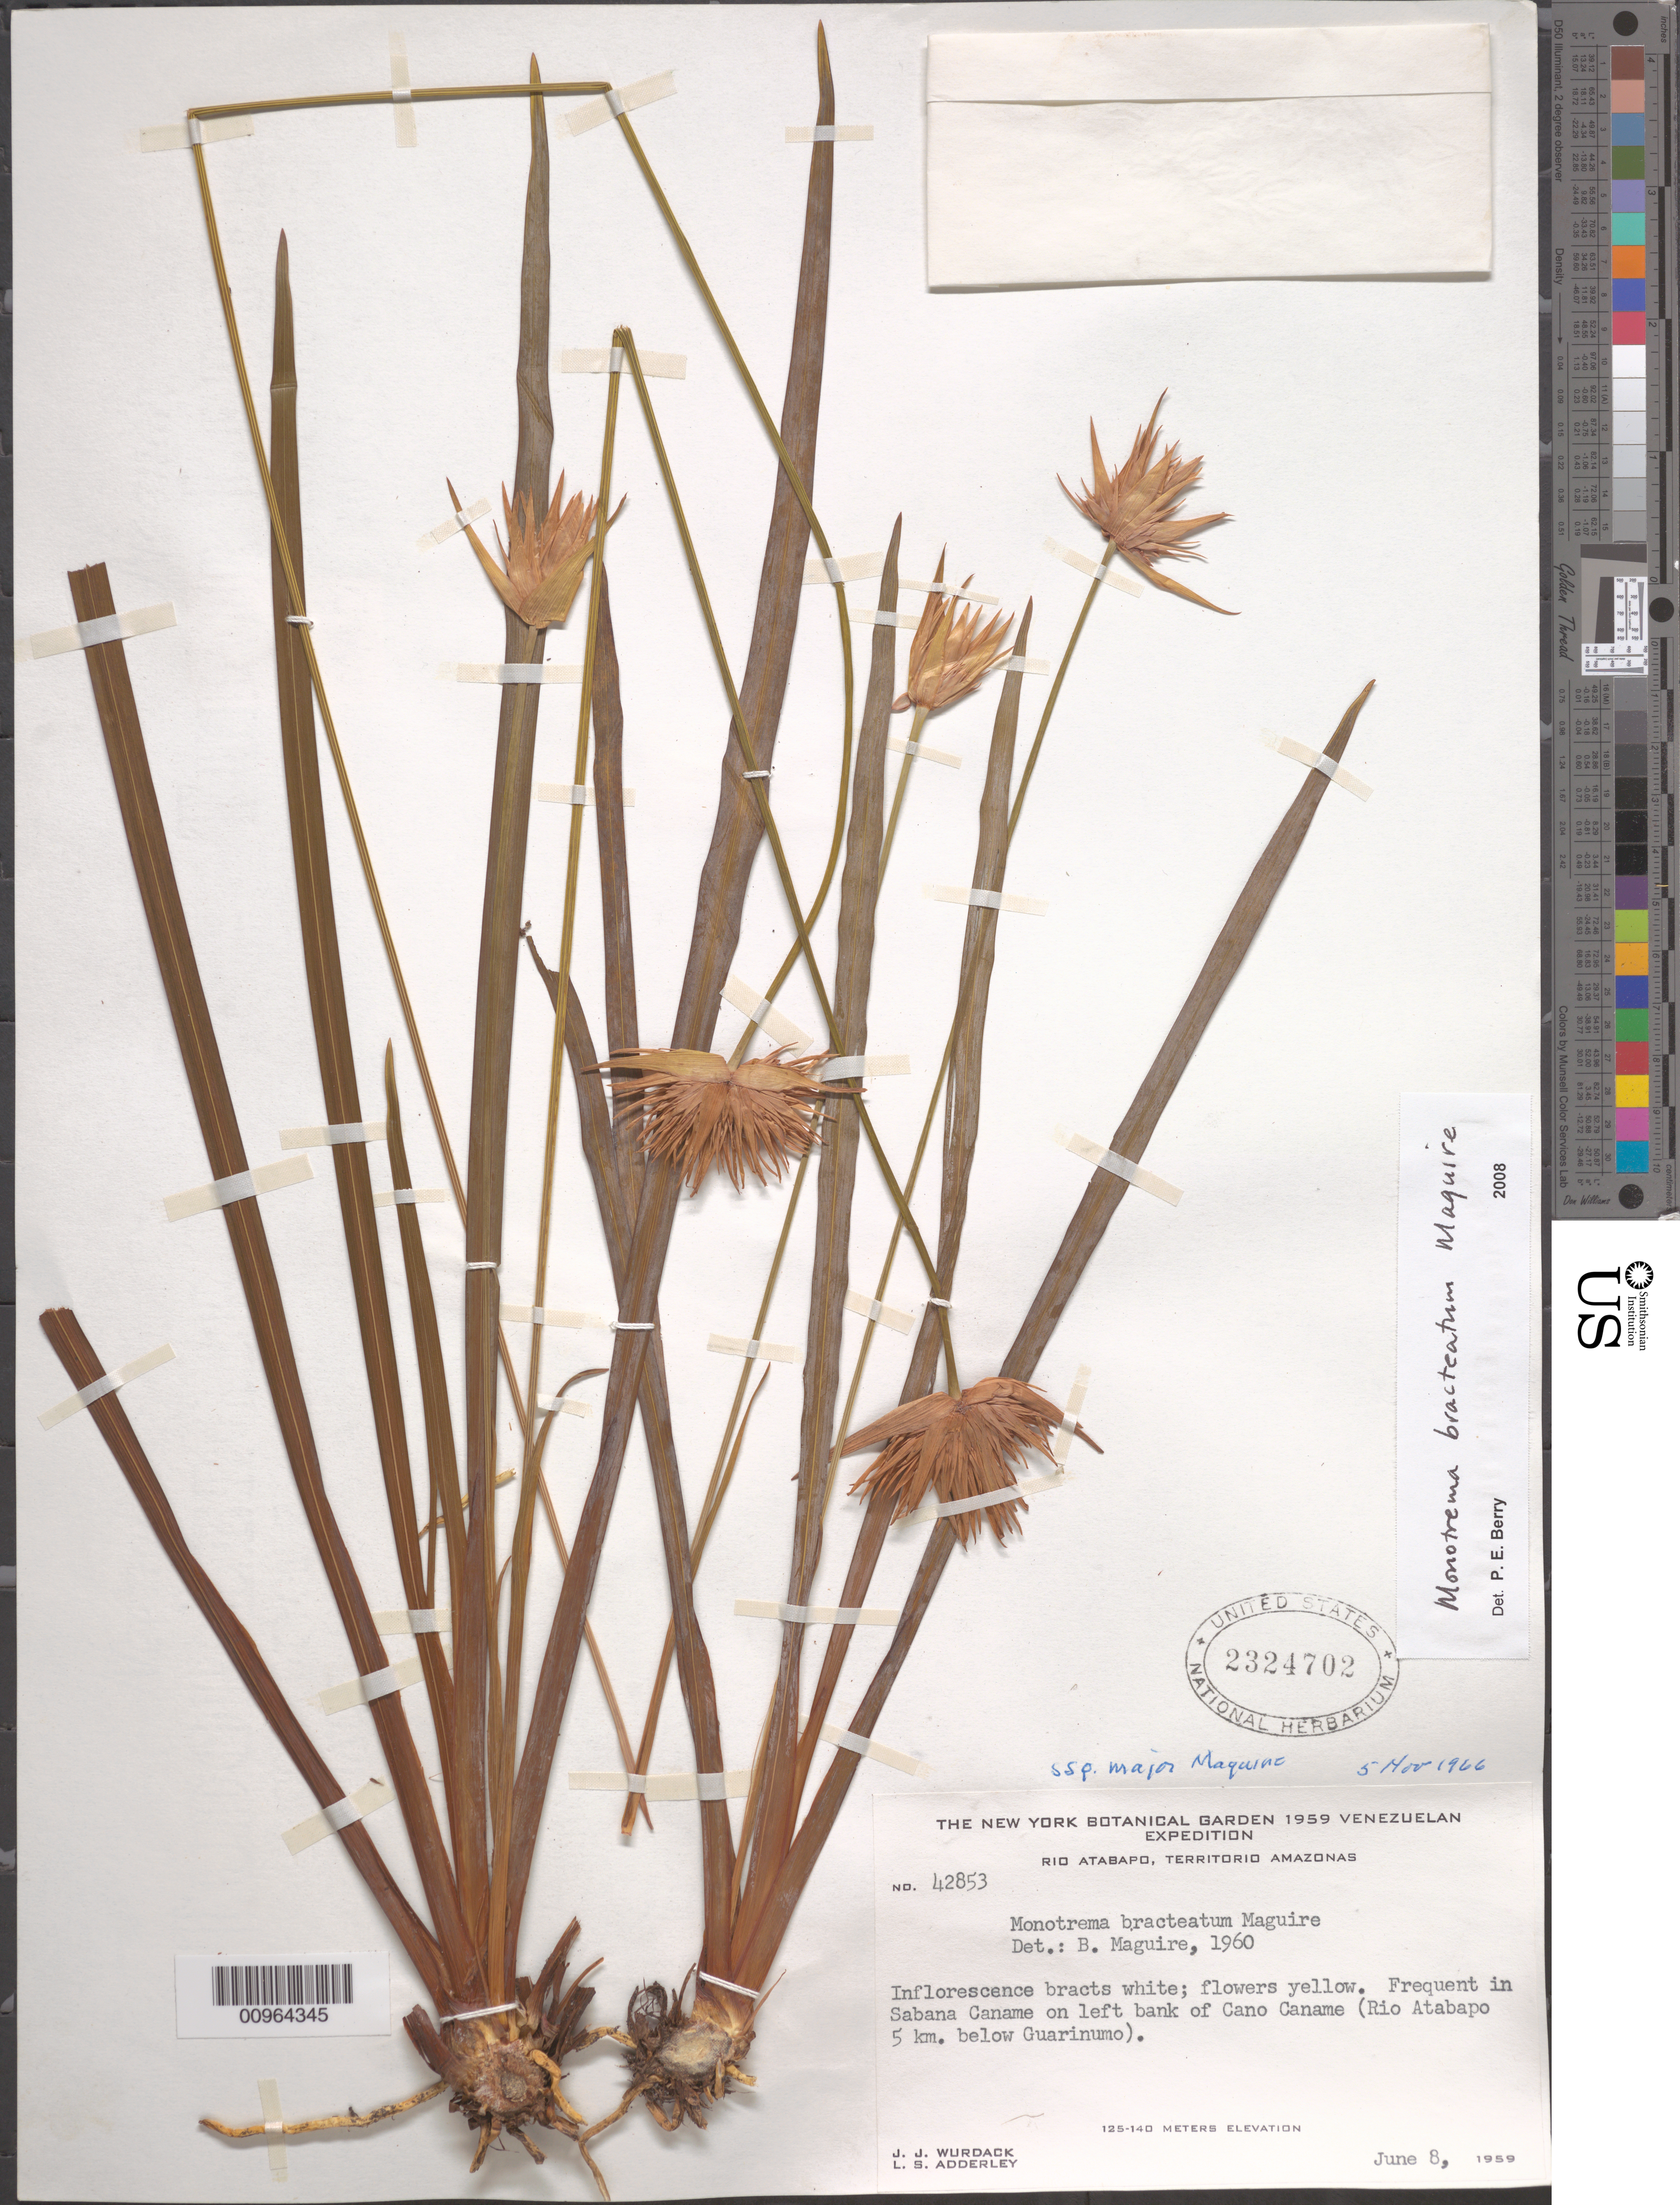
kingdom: Plantae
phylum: Tracheophyta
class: Liliopsida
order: Poales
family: Rapateaceae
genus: Monotrema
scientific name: Monotrema bracteatum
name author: Maguire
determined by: Berry, P. E., (WIS), University of Wisconsin - Madison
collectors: J. J. Wurdack & L. S. Adderley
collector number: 42853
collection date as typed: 8-Jun-59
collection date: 1959-06-08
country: Venezuela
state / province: Amazonas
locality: Río Atabapo, Sabana Caname on left bank of Caño Caname; 5 km below Guarinumo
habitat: Savanna; bank of caño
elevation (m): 125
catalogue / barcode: US 2324702